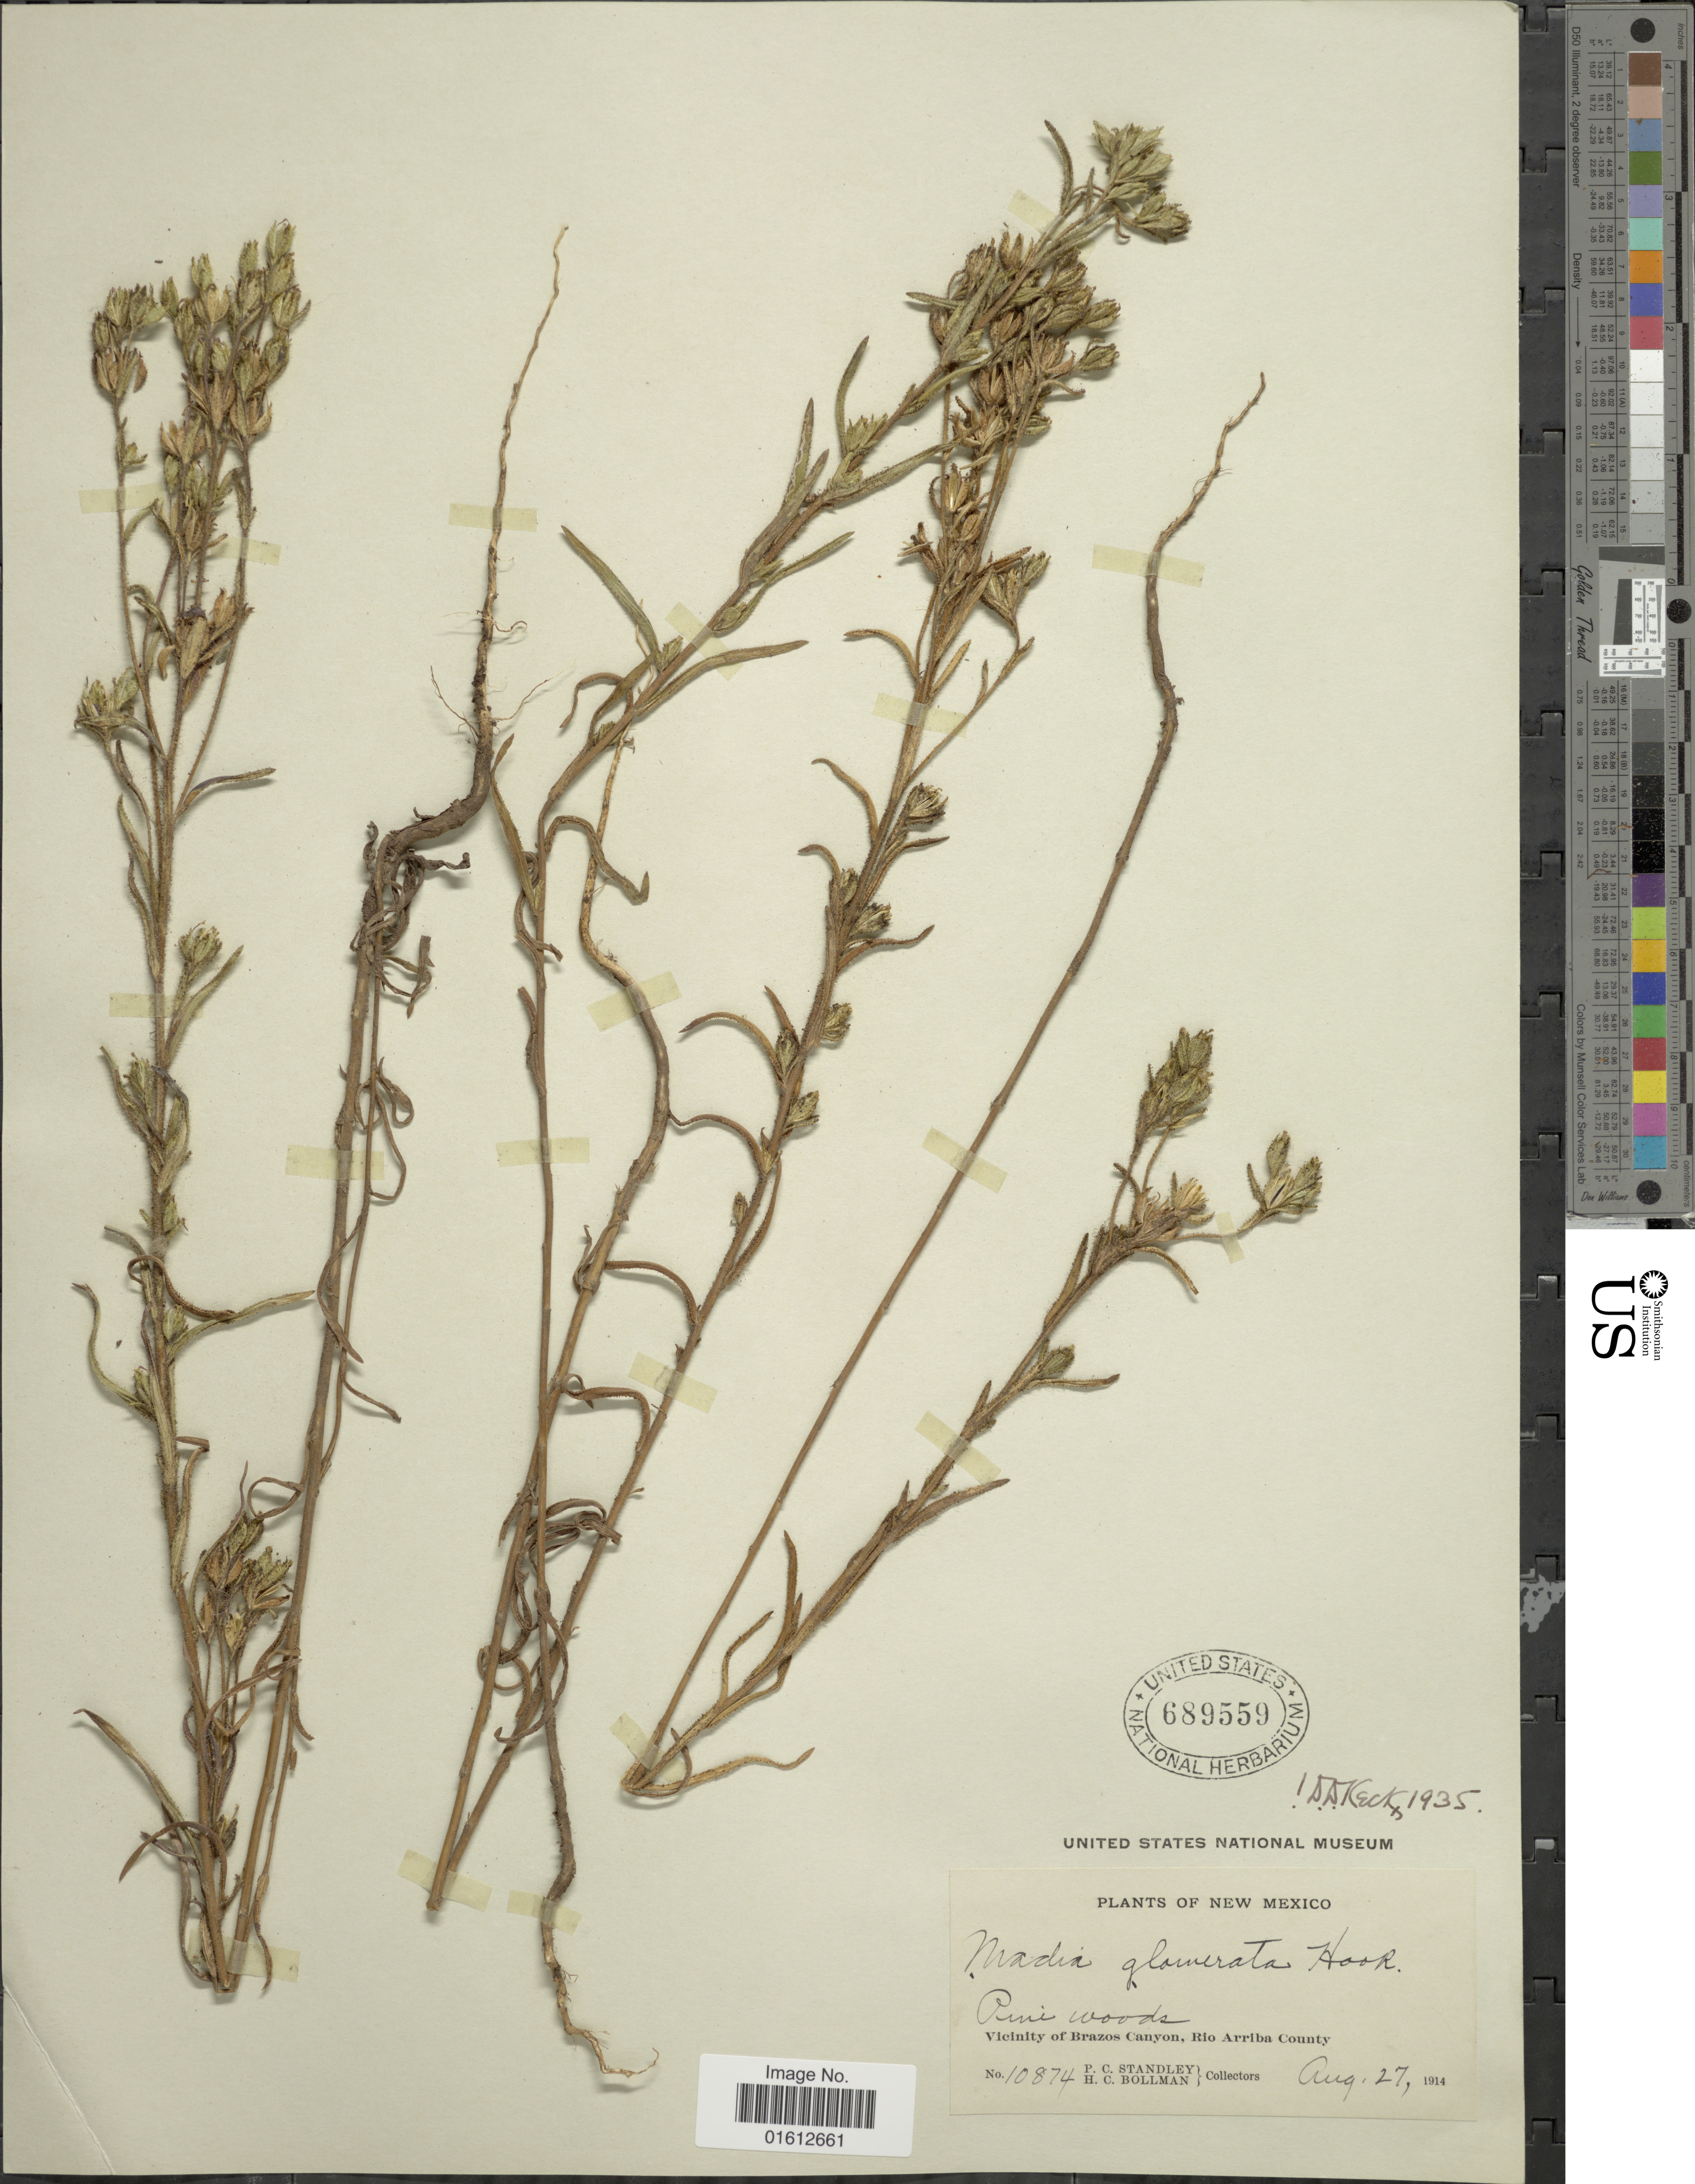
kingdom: Plantae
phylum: Tracheophyta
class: Magnoliopsida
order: Asterales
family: Asteraceae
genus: Madia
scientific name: Madia glomerata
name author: Hook.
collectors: P. C. Standley & H. C. Bollman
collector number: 10874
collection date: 1914-08-27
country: United States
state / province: New Mexico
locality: Vicinity of Brazos Canyon, Rio Arriba County.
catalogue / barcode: US 689559